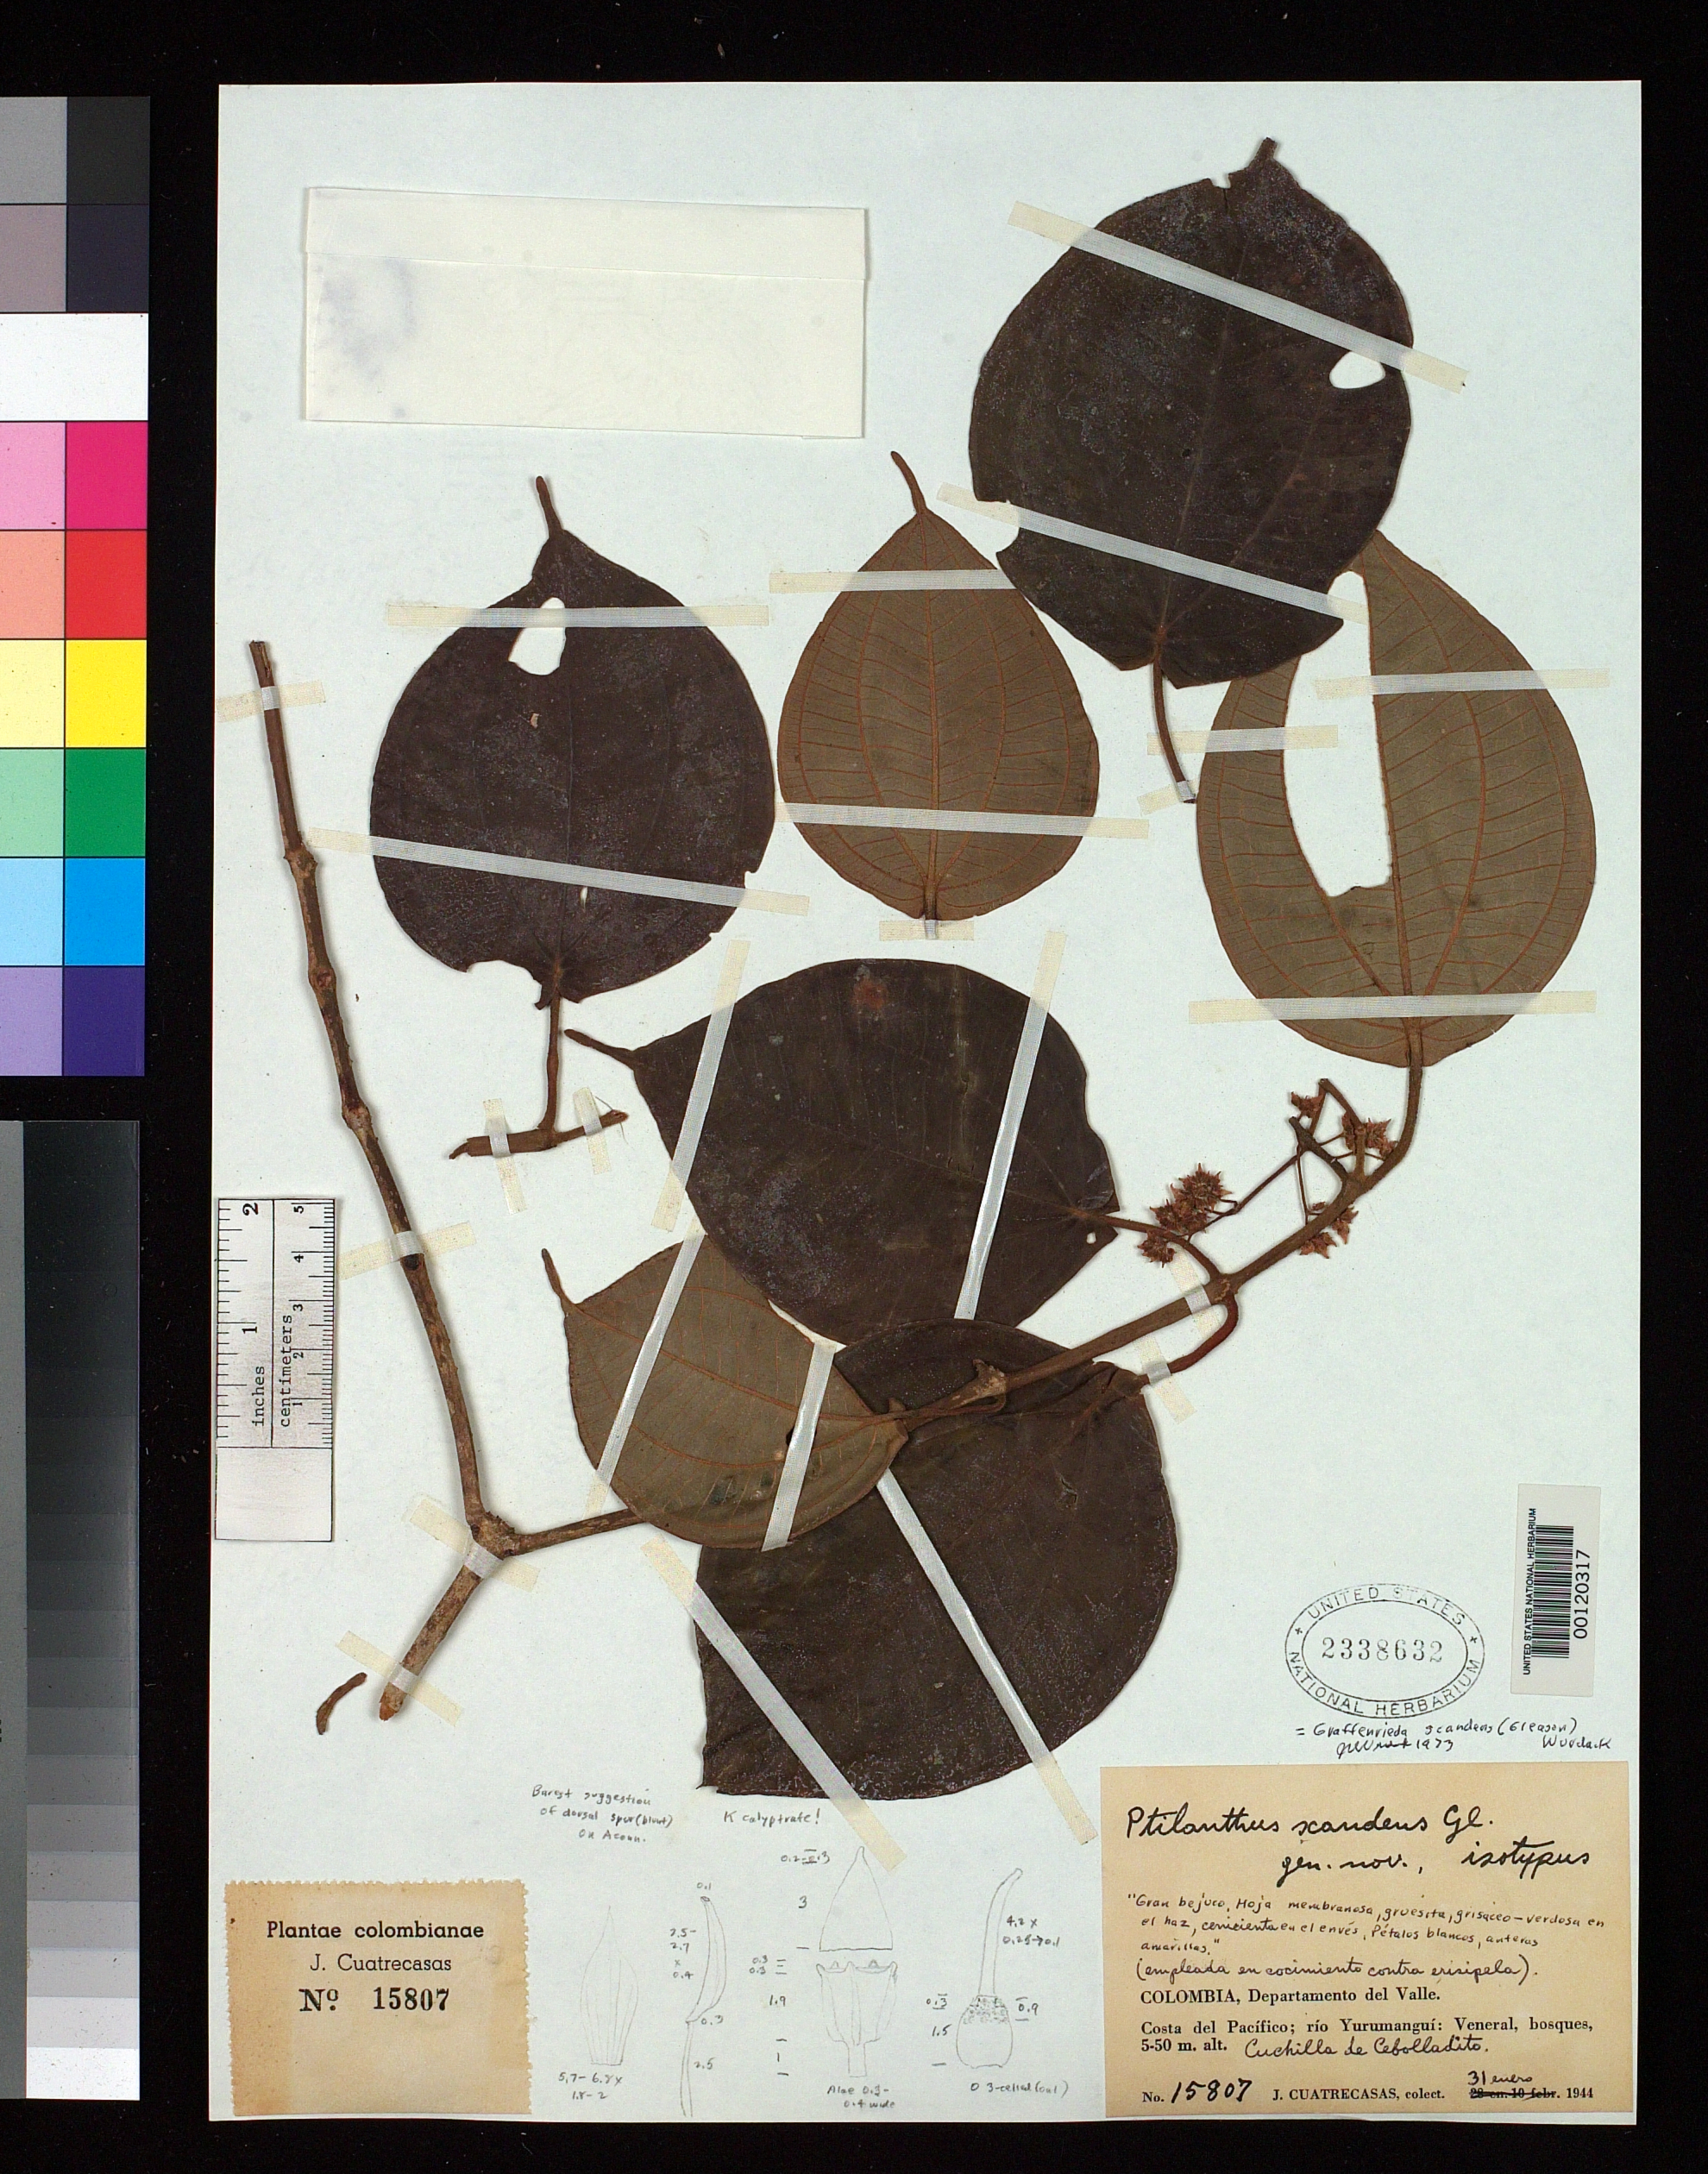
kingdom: Plantae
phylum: Tracheophyta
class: Magnoliopsida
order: Myrtales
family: Melastomataceae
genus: Ptilanthus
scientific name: Ptilanthus scandens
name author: Gleason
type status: Isotype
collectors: J. Cuatrecasas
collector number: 15807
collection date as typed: Jan 1944 to -- Feb 1944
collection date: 1944-01/1944-02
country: Colombia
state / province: Valle del Cauca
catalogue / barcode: US 2338632